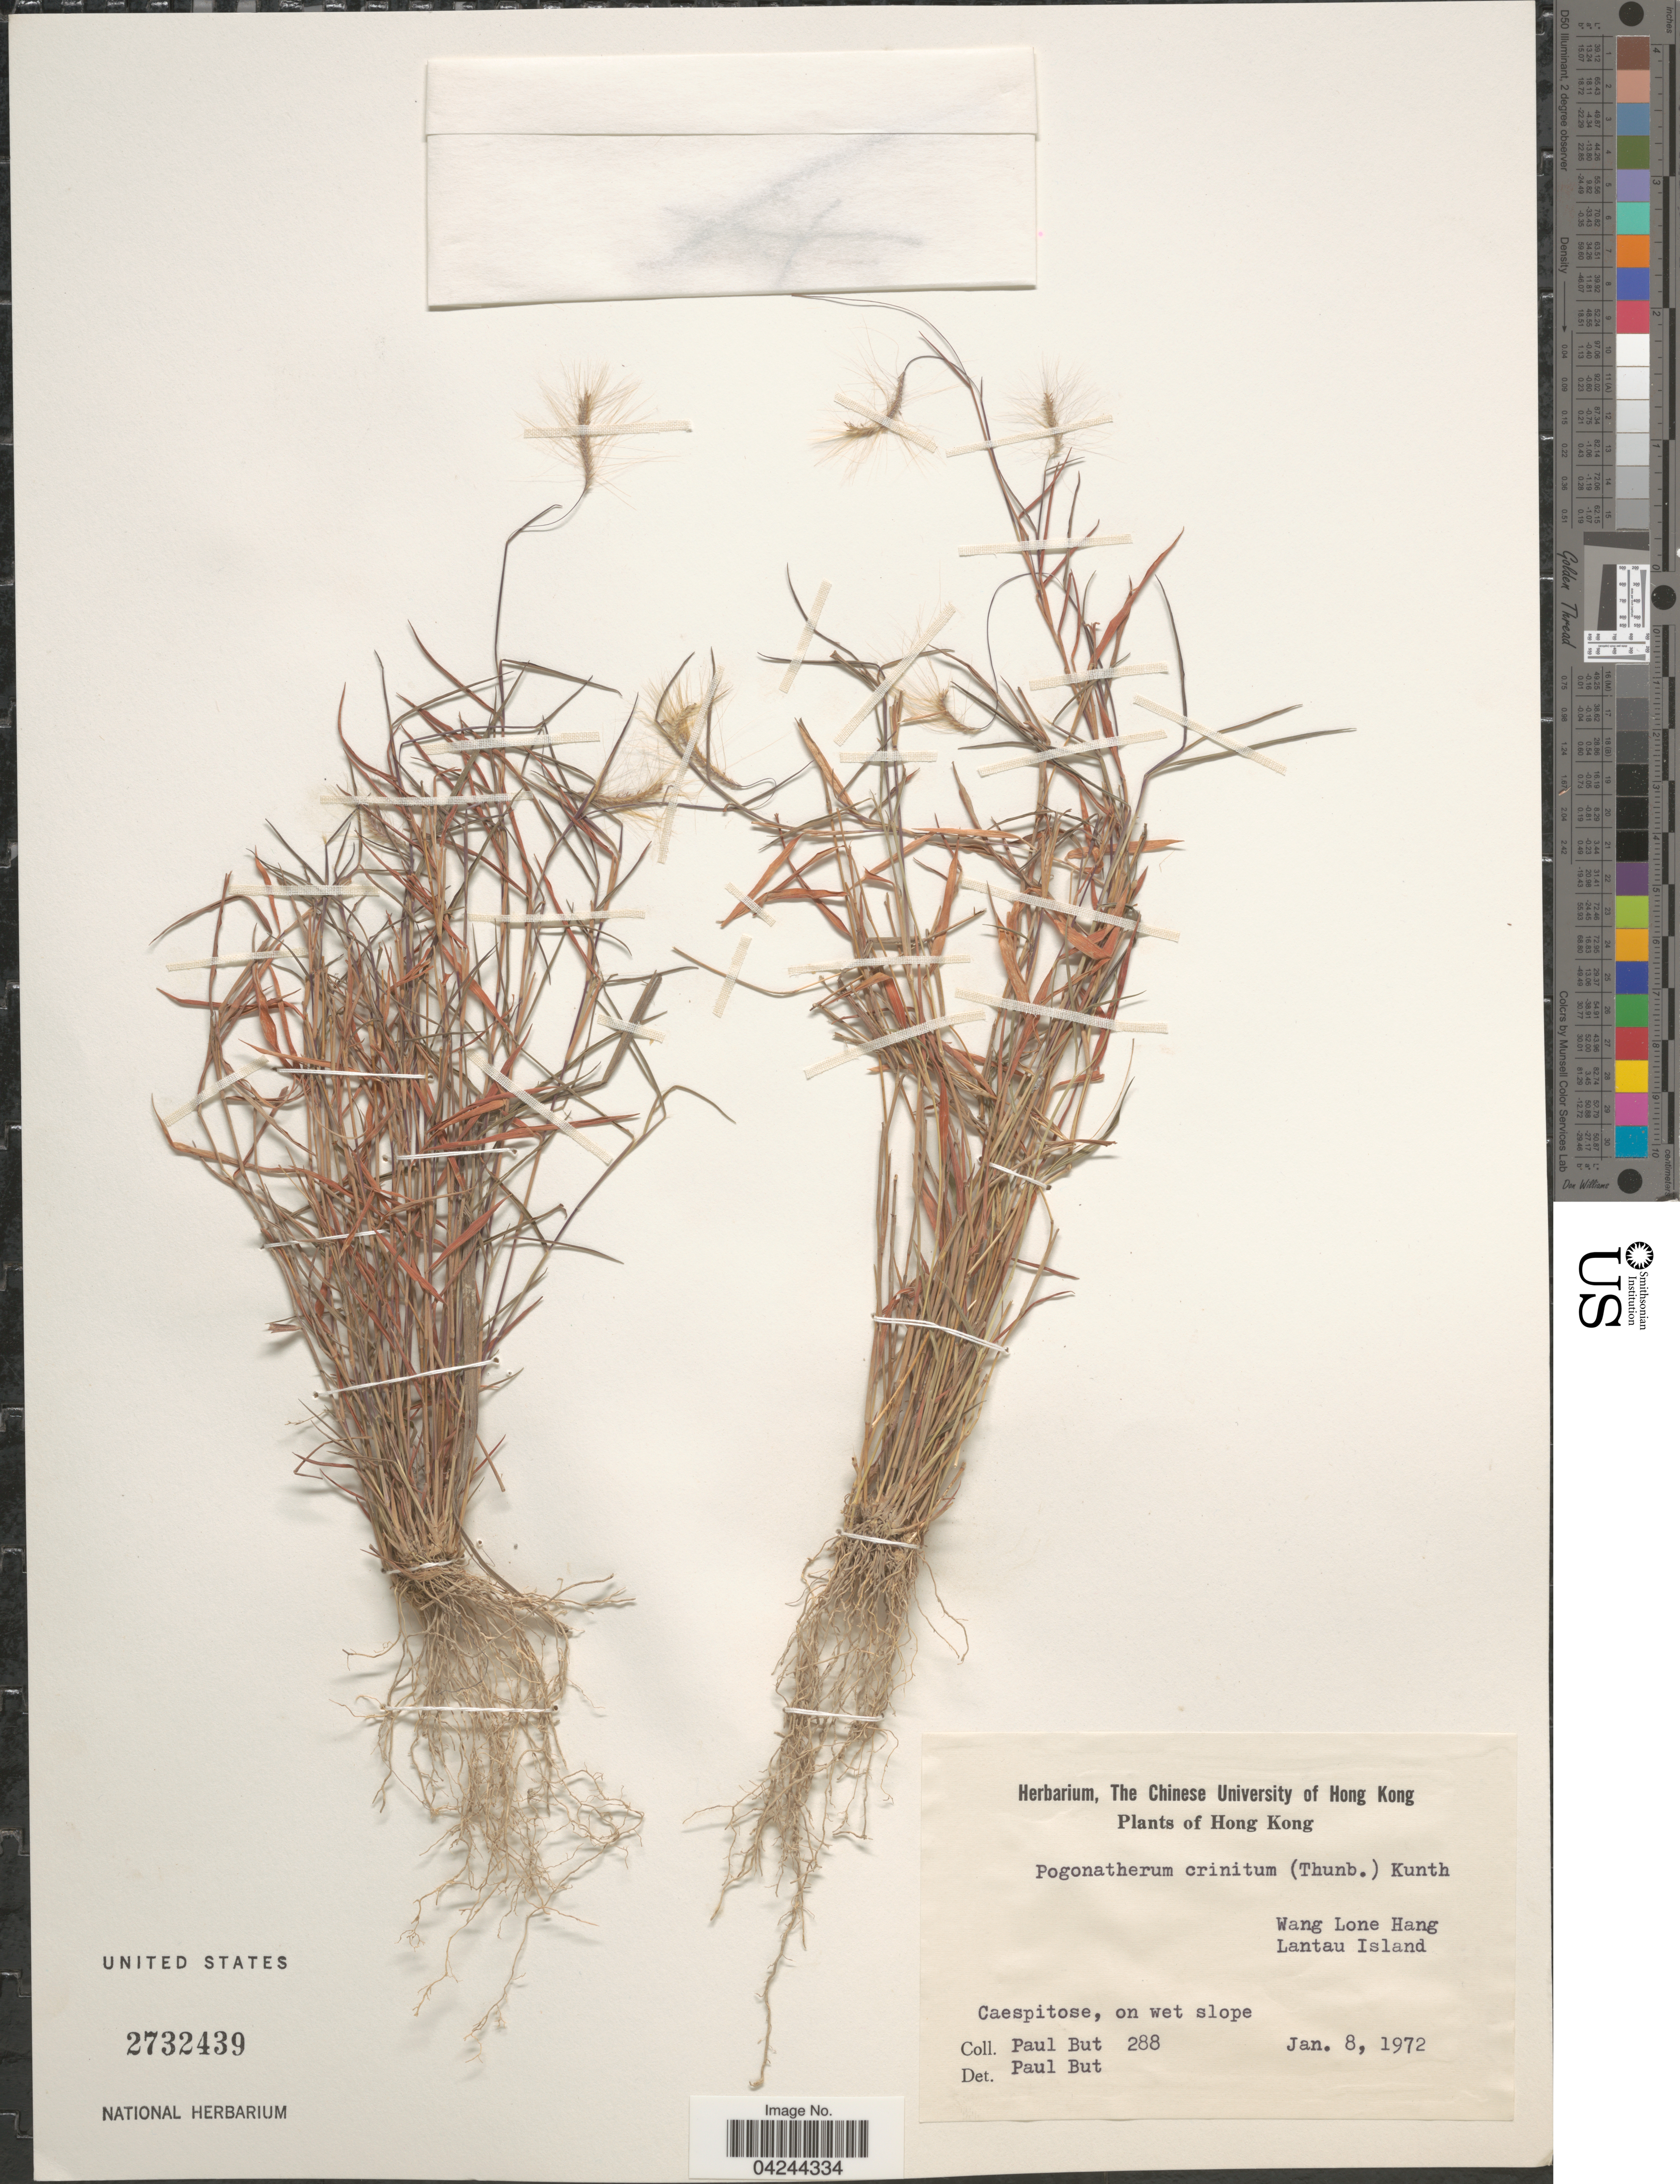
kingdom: Plantae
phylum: Tracheophyta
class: Liliopsida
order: Poales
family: Poaceae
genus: Pogonatherum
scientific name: Pogonatherum crinitum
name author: (Thunb.) Kunth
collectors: P. But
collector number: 288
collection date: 1972-01-08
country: China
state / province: Hong Kong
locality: Wang Lone Hang. Lantau Island.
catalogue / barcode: US 2732439